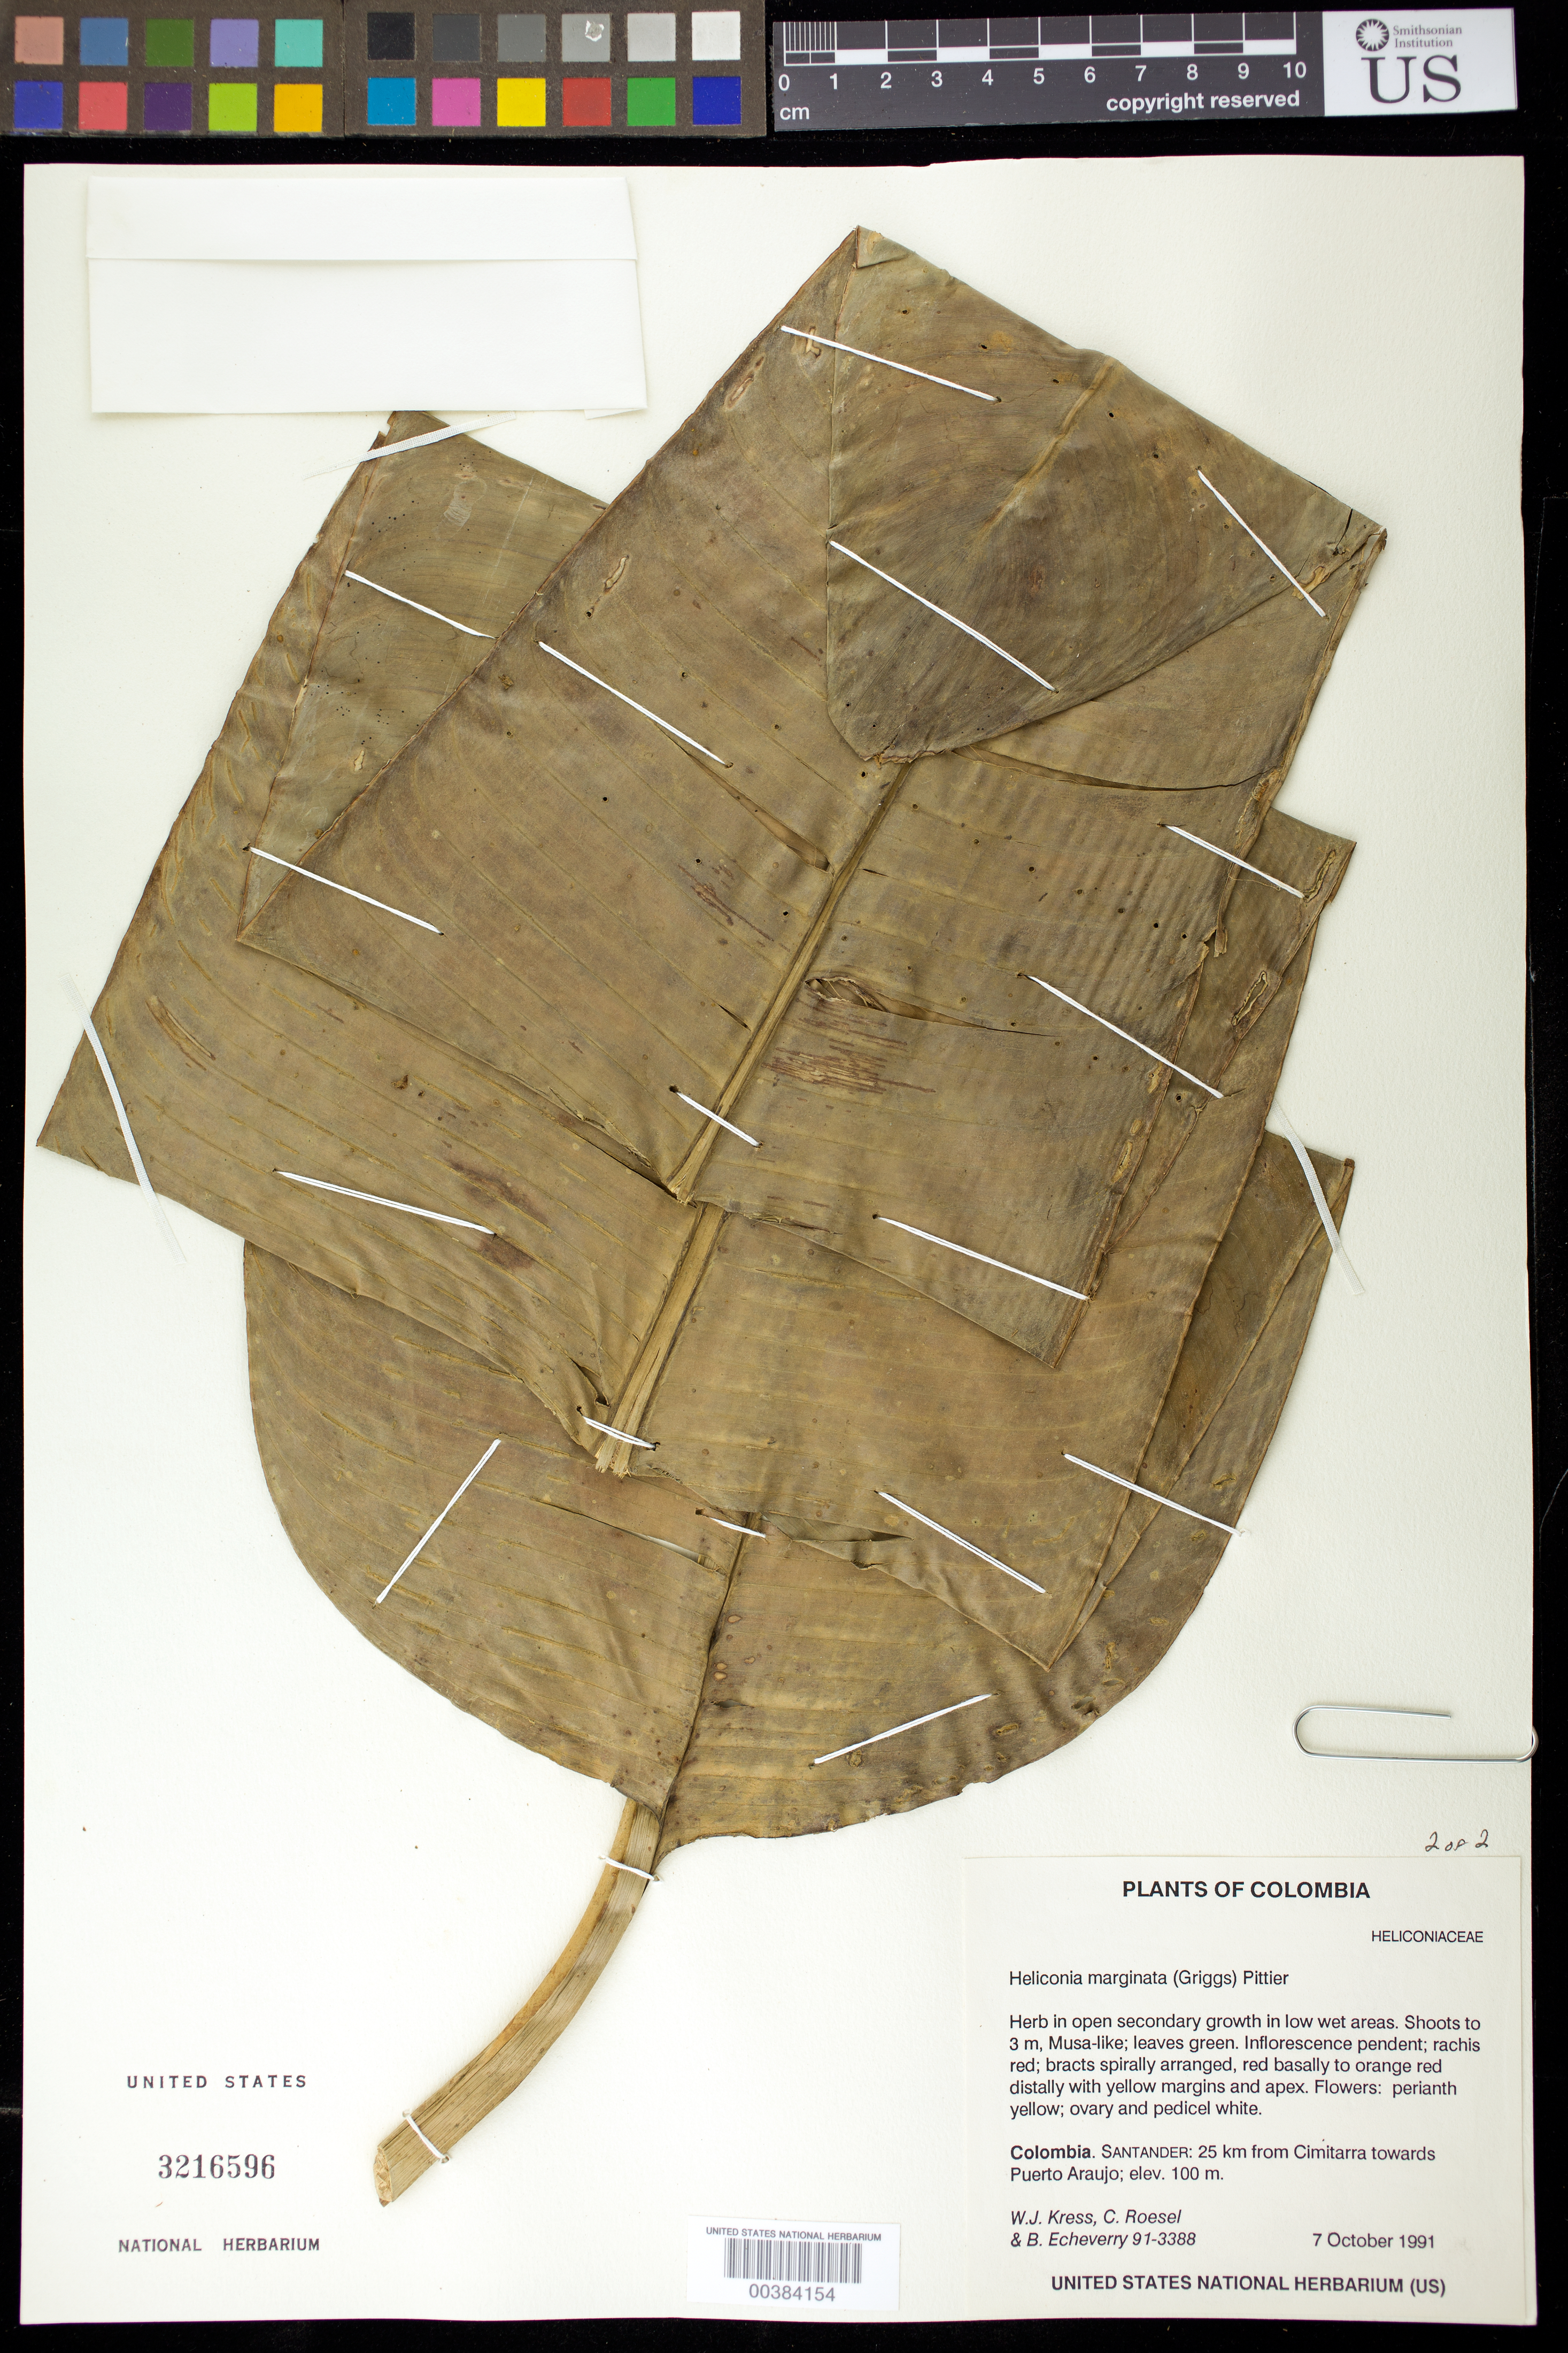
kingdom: Plantae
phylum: Tracheophyta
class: Liliopsida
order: Zingiberales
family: Heliconiaceae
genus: Heliconia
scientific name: Heliconia marginata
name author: (R.F. Griggs) Pittier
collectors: W. J. Kress, C. S. Roesel & B. Echeverry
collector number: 91-3388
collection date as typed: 07 Oct 1991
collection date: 1991-10-07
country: Colombia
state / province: Santander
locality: Between Cimitarra towards Puerto Araujo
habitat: Open secondary growth in low wet areas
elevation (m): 100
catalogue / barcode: US 3216596